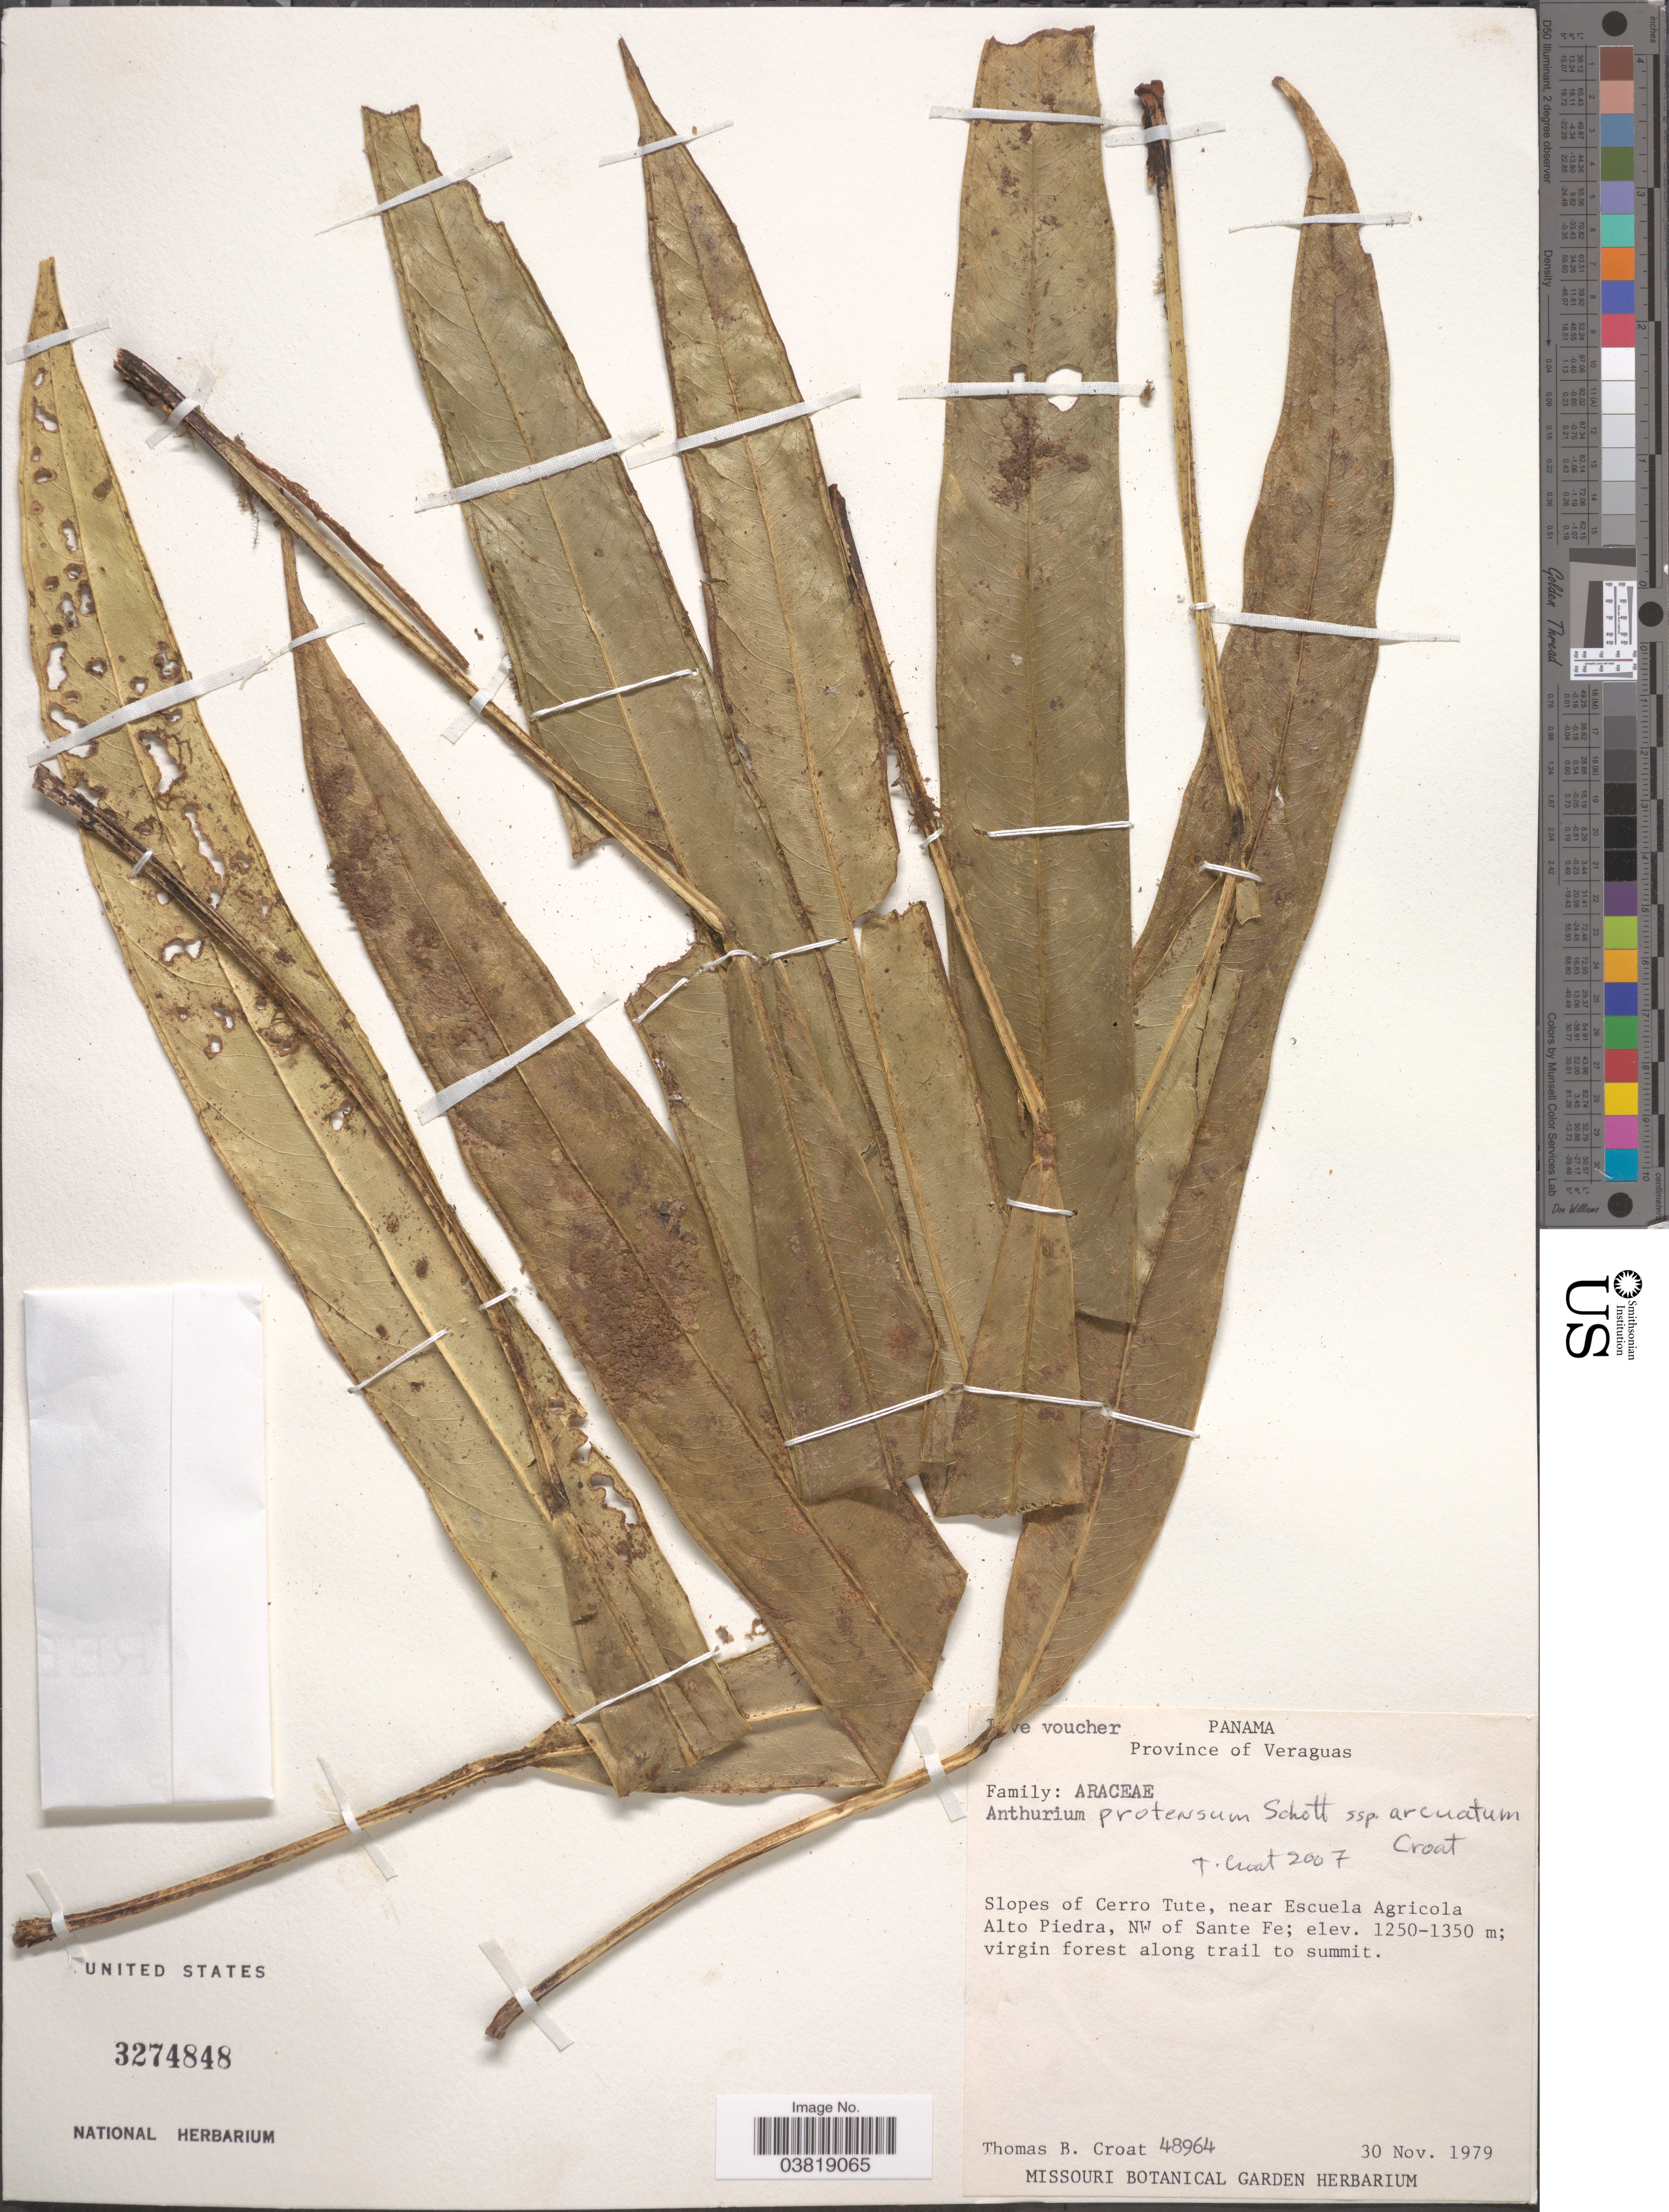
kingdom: Plantae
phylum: Tracheophyta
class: Liliopsida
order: Alismatales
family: Araceae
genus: Anthurium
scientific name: Anthurium protensum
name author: Schott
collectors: T. B. Croat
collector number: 48964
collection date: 1979-11-30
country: Panama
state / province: Veraguas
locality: Slopes of Cerro Tute, near Escuela Agricola Alto Piedra, NW of Santa Fe. Along trail to summit.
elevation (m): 1250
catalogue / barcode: US 3274848